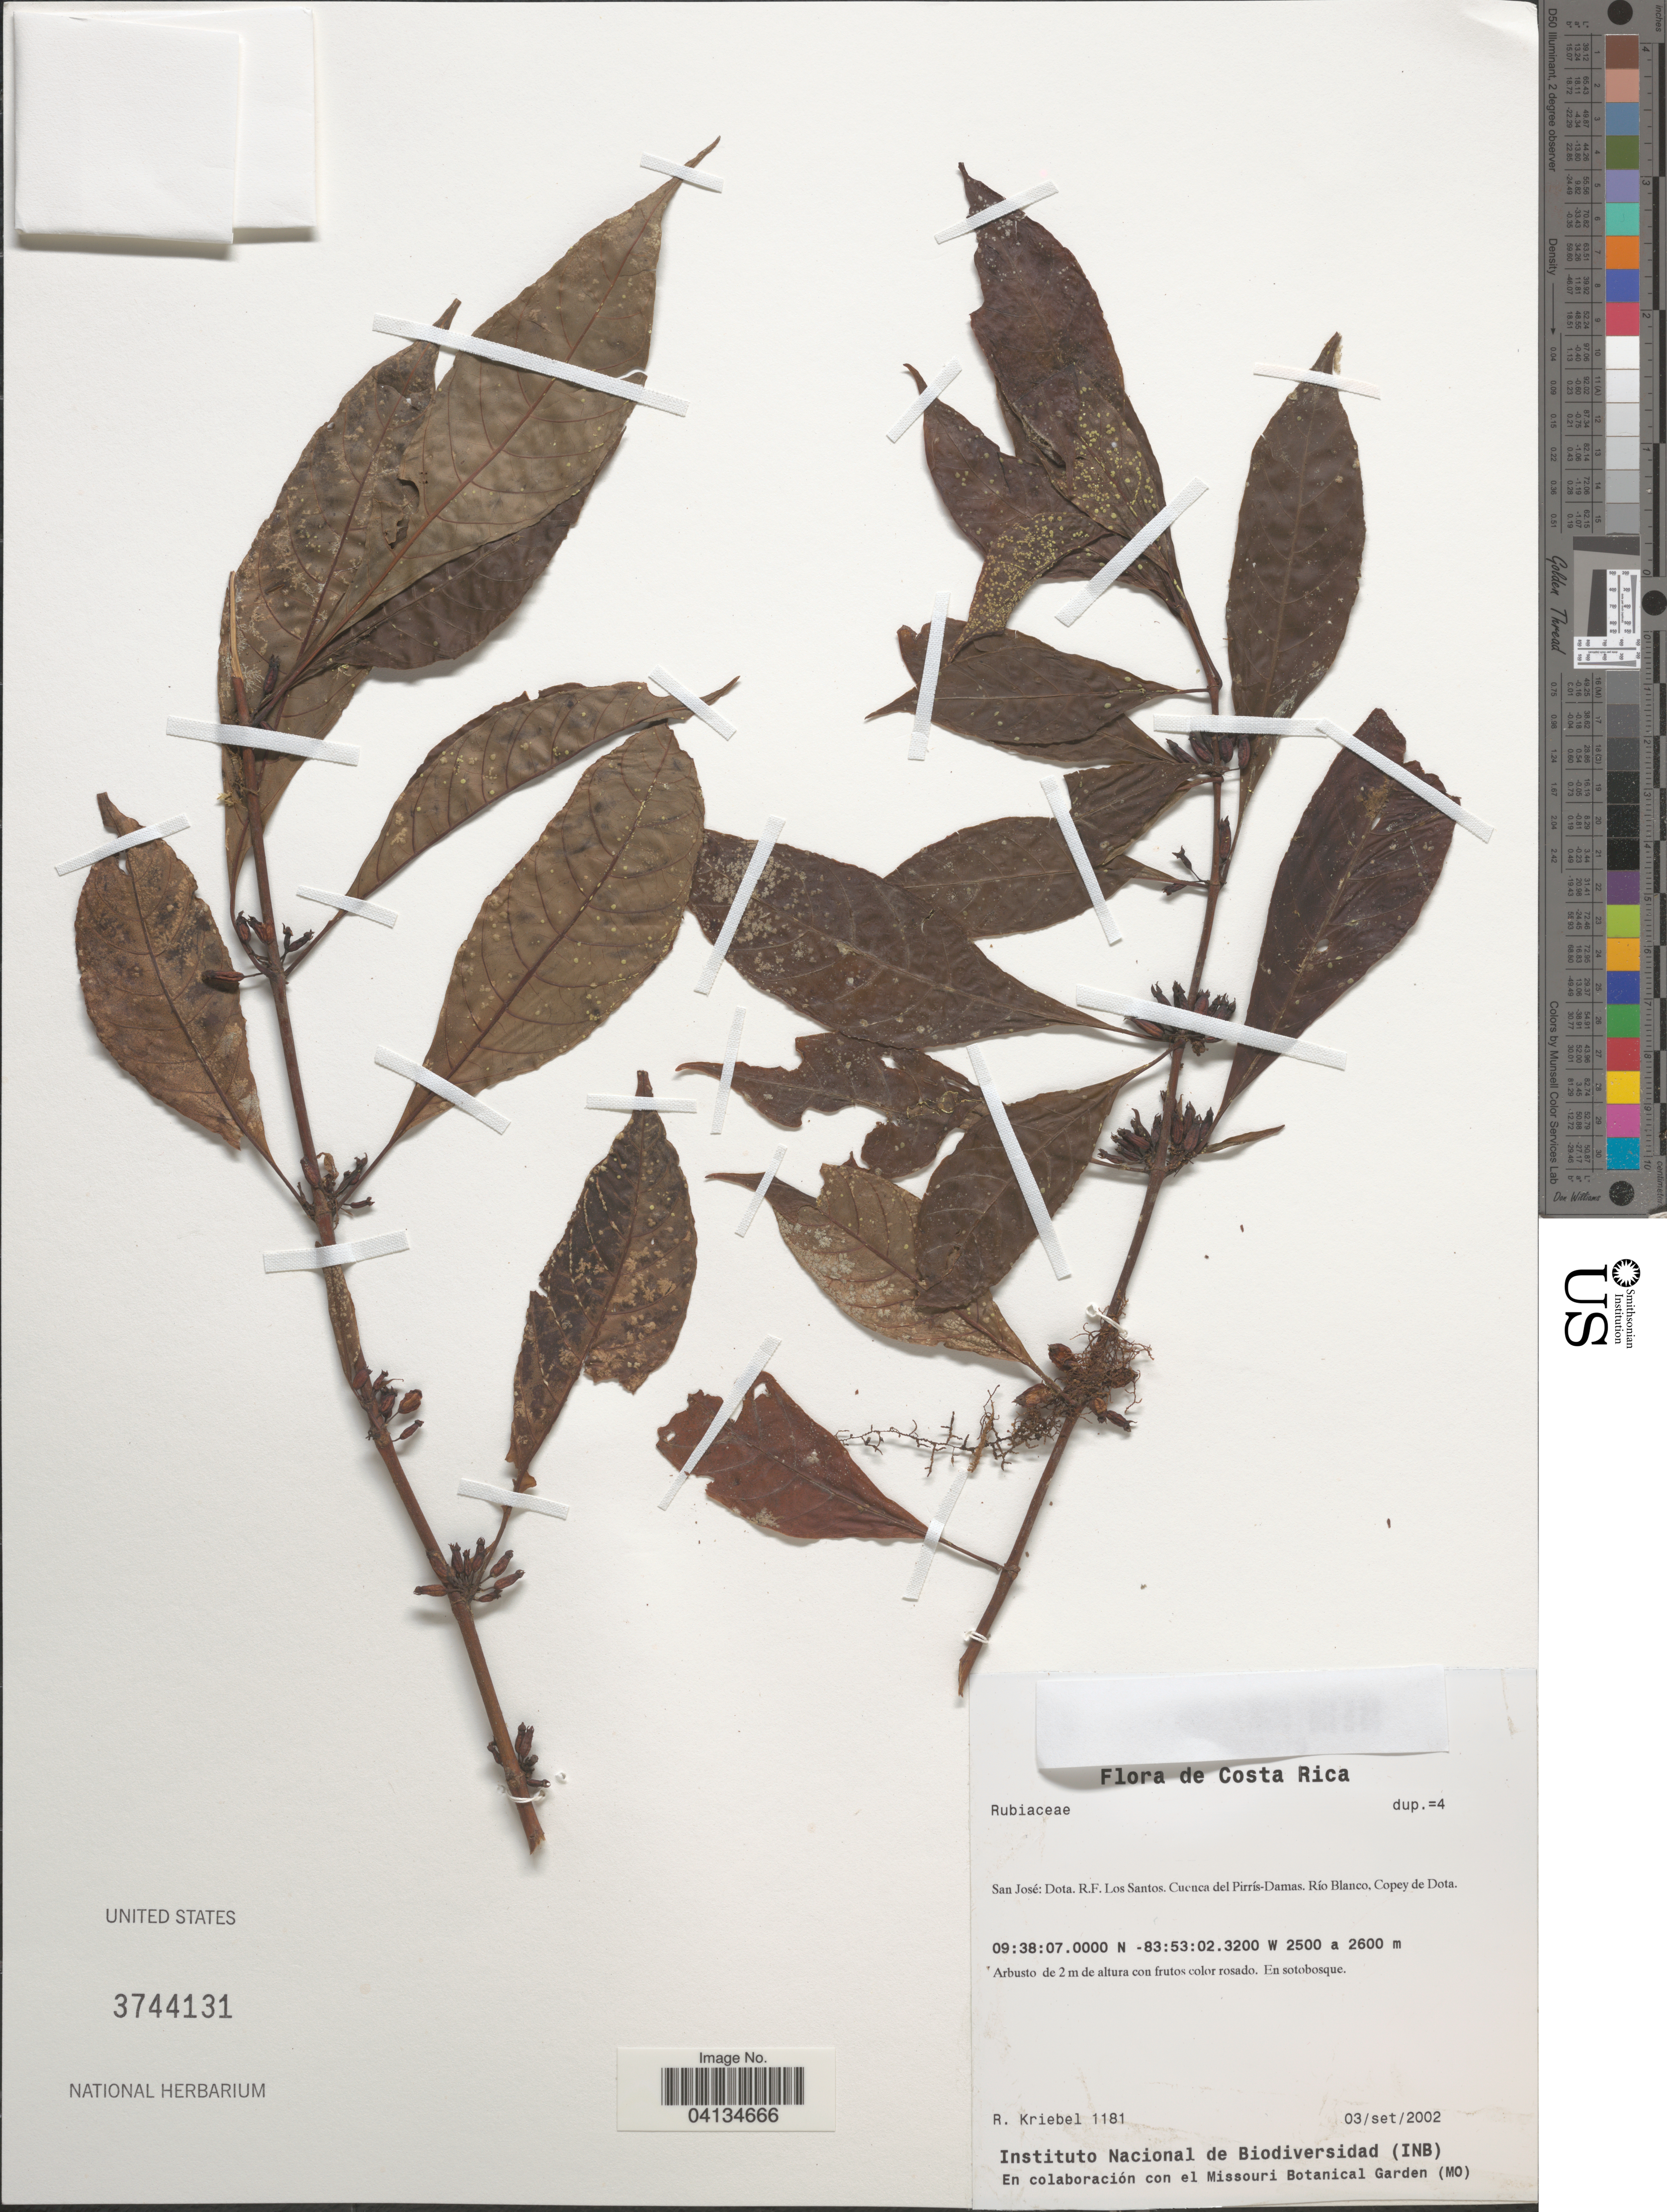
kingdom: Plantae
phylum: Tracheophyta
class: Magnoliopsida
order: Gentianales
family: Rubiaceae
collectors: R. Kriebel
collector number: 1181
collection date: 2002-09-03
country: Costa Rica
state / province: San José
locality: Dota. R.F. Los Santos. Cuenca del Pirrís-Damas. Río Blanco, Copey de Dota.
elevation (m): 2500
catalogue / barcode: US 3744131